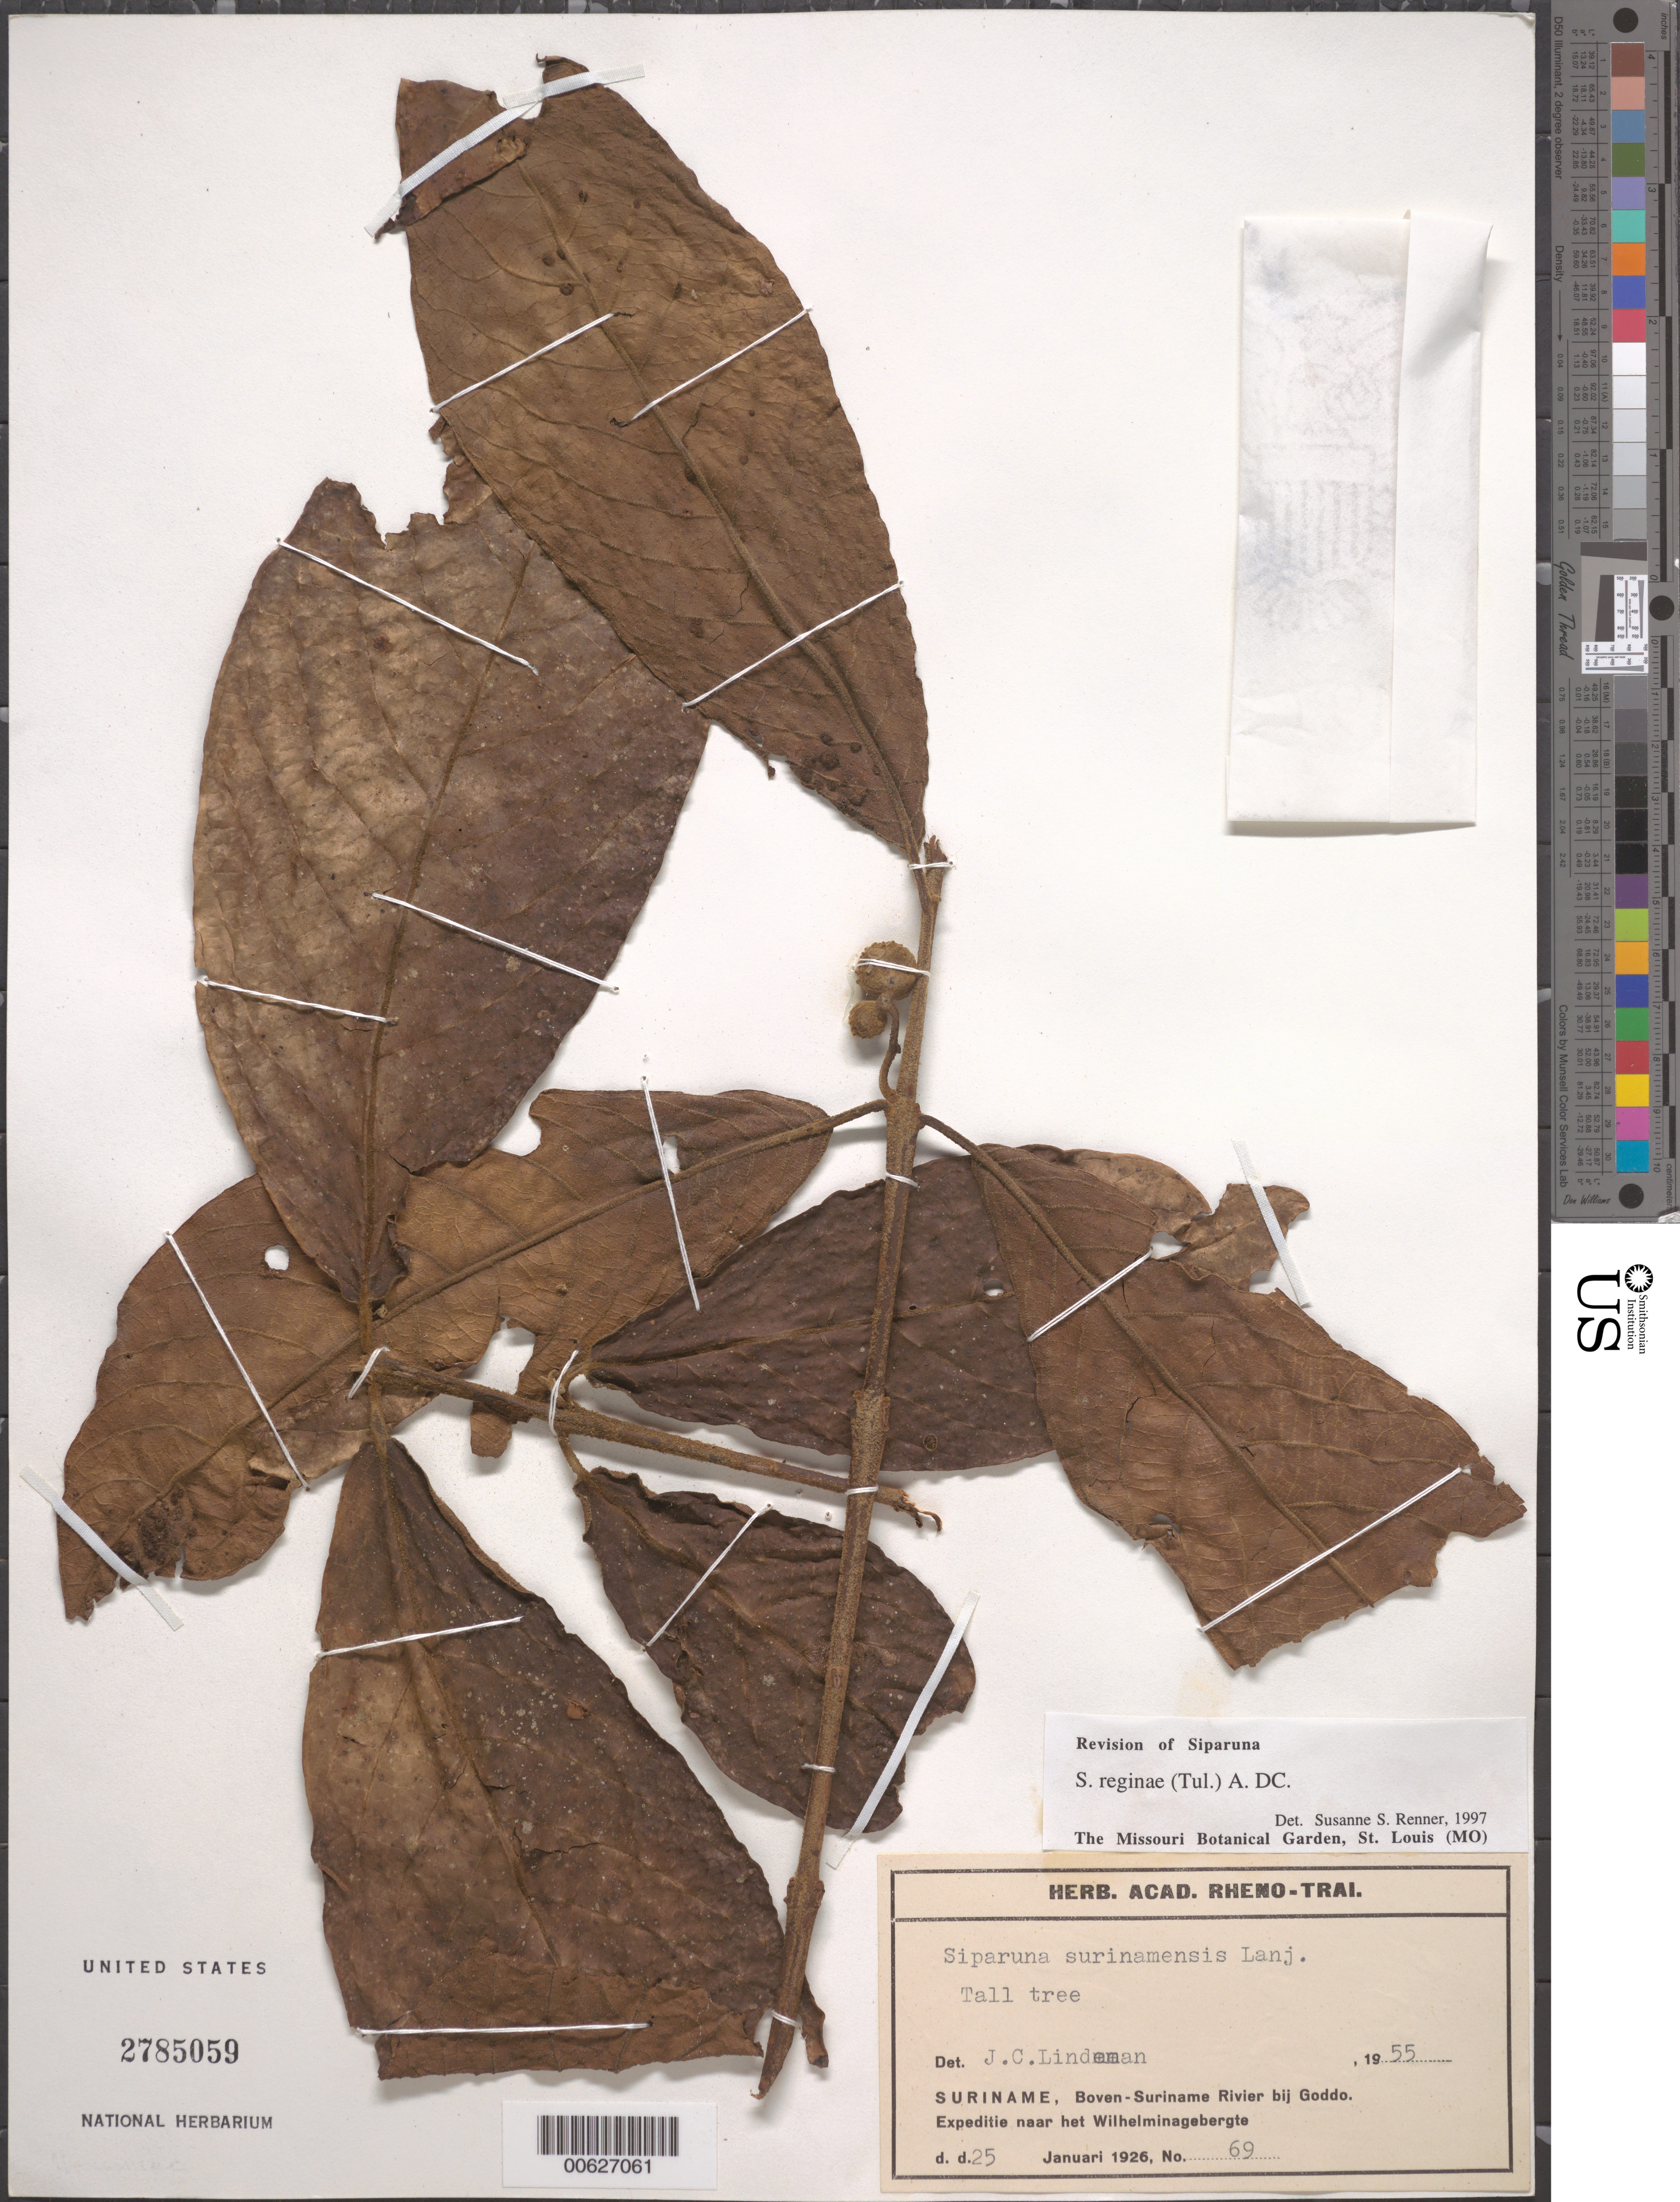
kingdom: Plantae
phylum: Tracheophyta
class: Magnoliopsida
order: Laurales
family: Siparunaceae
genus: Siparuna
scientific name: Siparuna reginae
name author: (Tul.) A. DC.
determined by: Renner, S. S.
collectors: G. Stahel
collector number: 69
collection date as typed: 25-Jan-26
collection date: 1926-01-25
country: Suriname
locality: SURINAME R., above, at Goddo, Expeditie to Wilhelminagebergte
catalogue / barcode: US 2785059